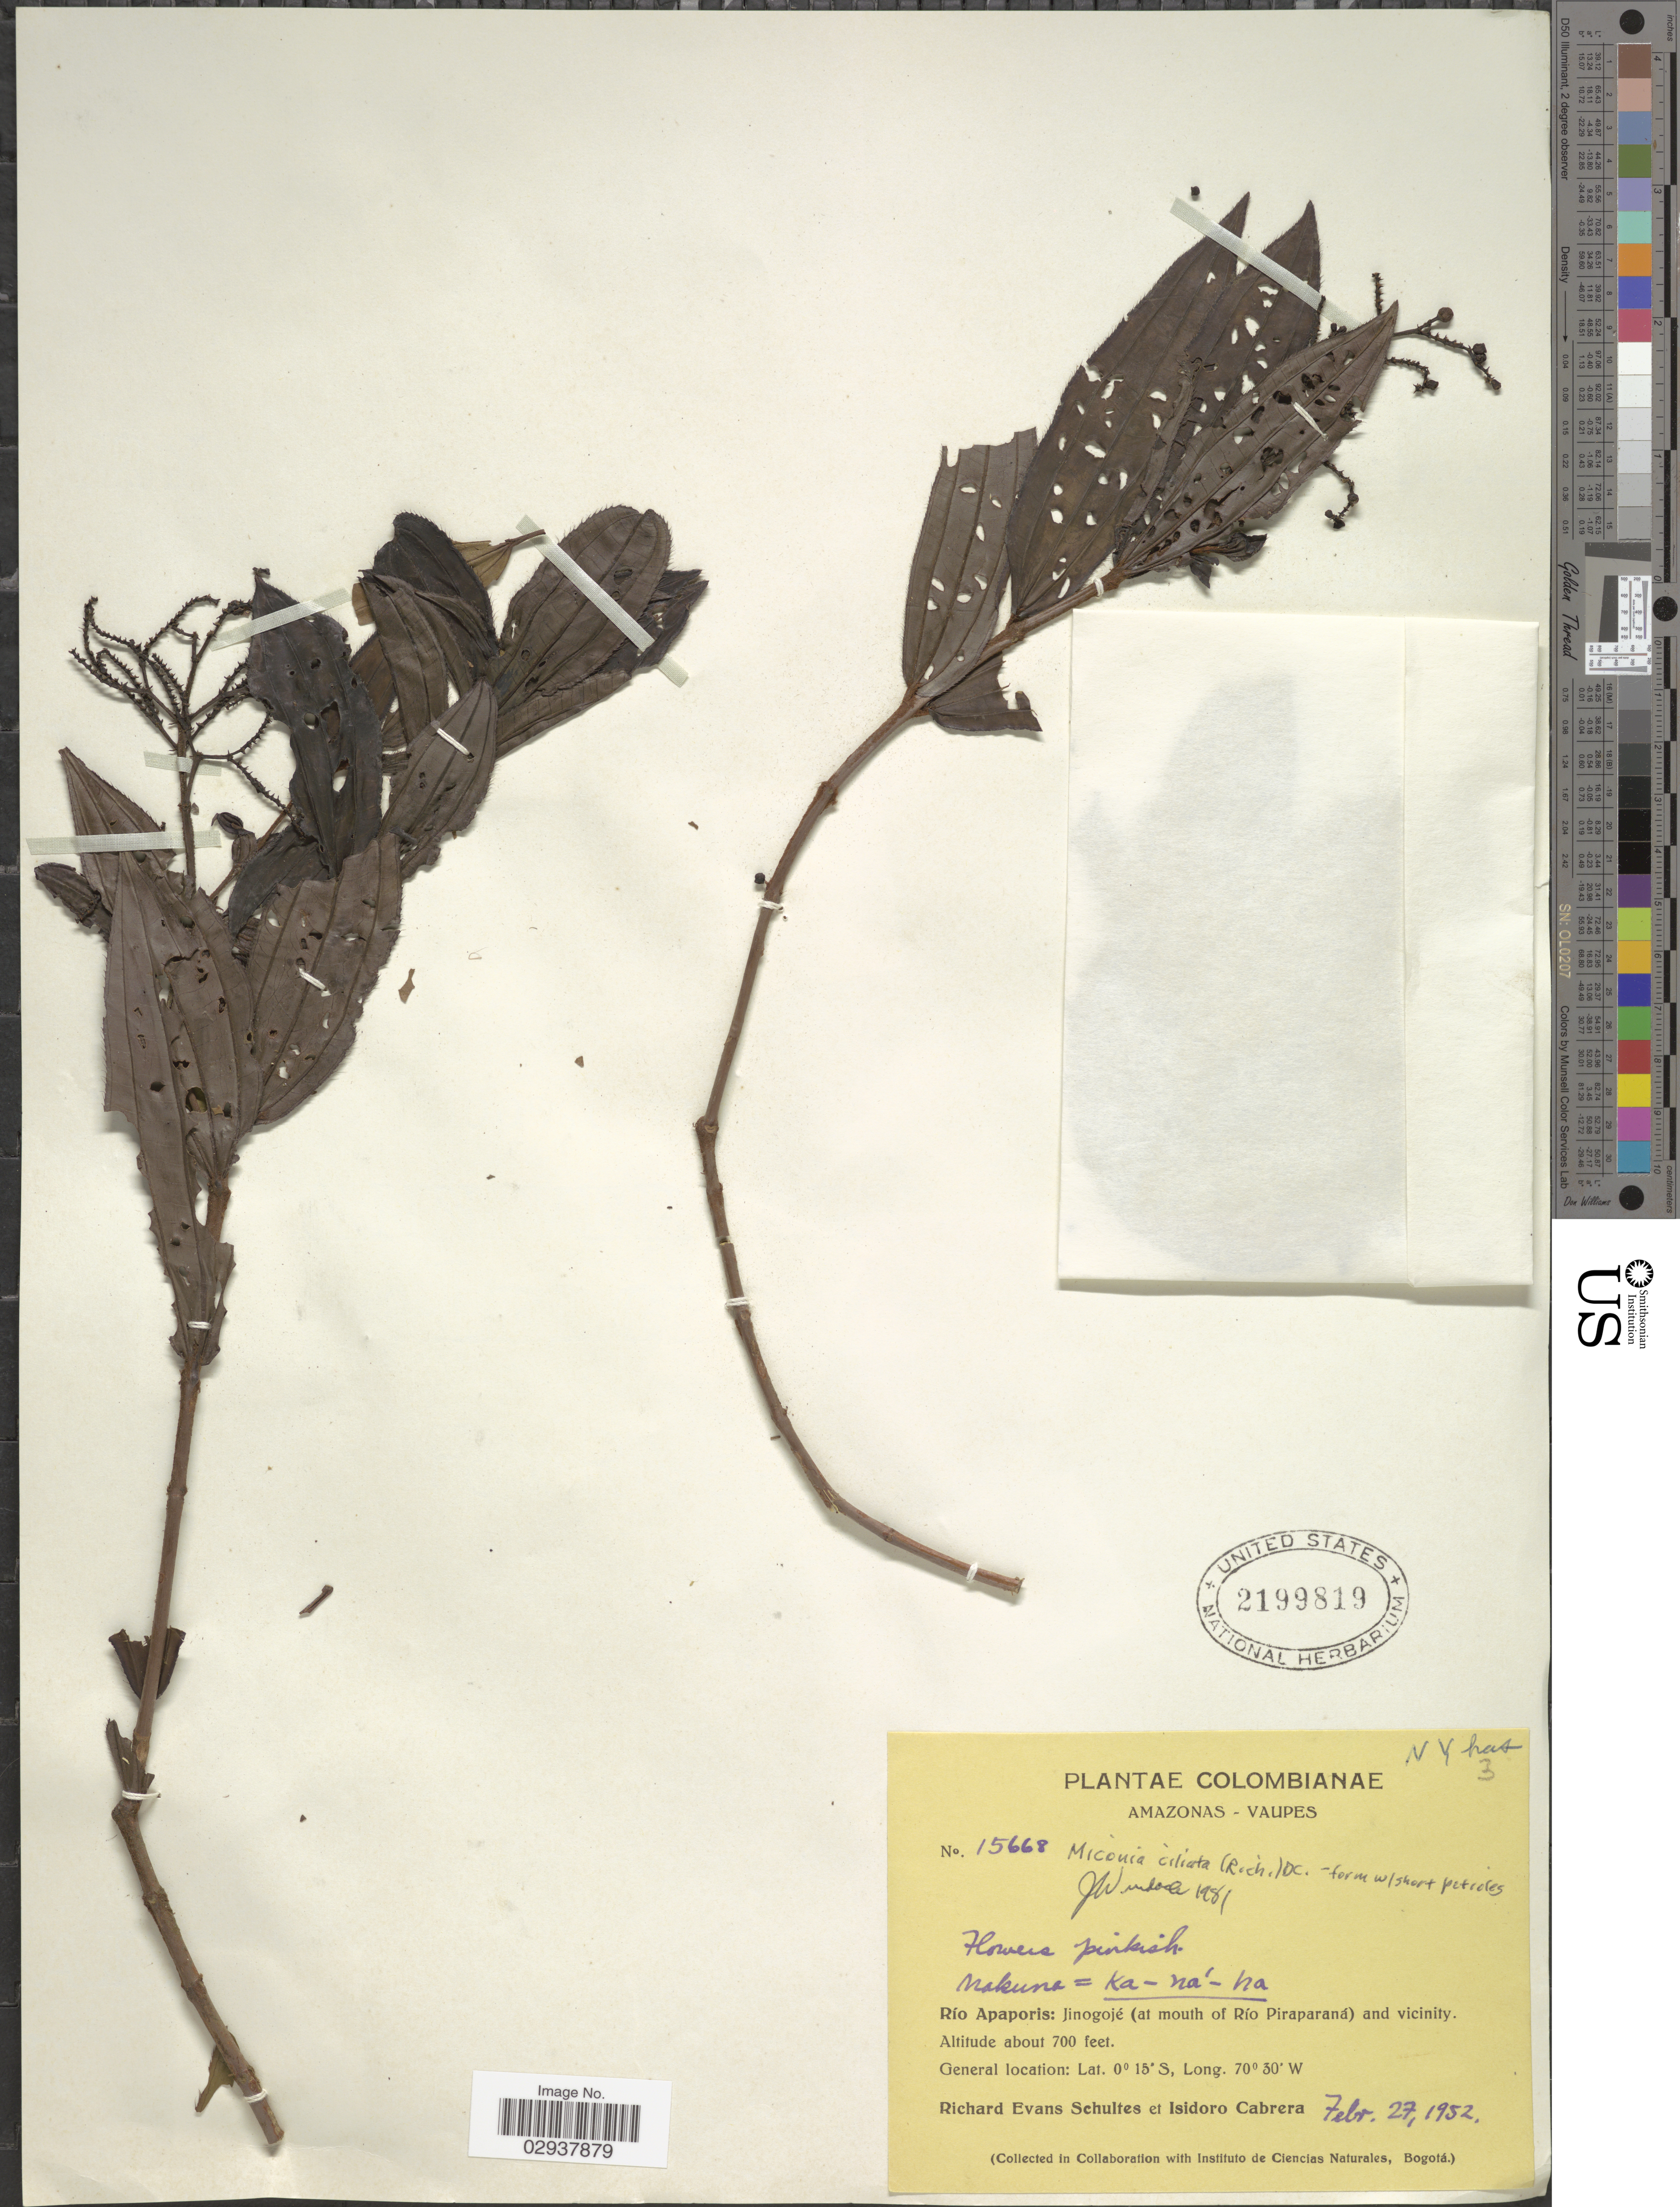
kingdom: Plantae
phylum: Tracheophyta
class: Magnoliopsida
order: Myrtales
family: Melastomataceae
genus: Miconia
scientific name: Miconia ciliata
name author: (Rich.) DC.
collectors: R. E. Schultes & I. Cabrera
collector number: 15668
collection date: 1952-02-27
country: Colombia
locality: Amazonas - Vaupes. Río Apaporis: Jinogojé (at mouth of Río Piraparaná) and vicinity.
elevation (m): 213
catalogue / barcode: US 2199819